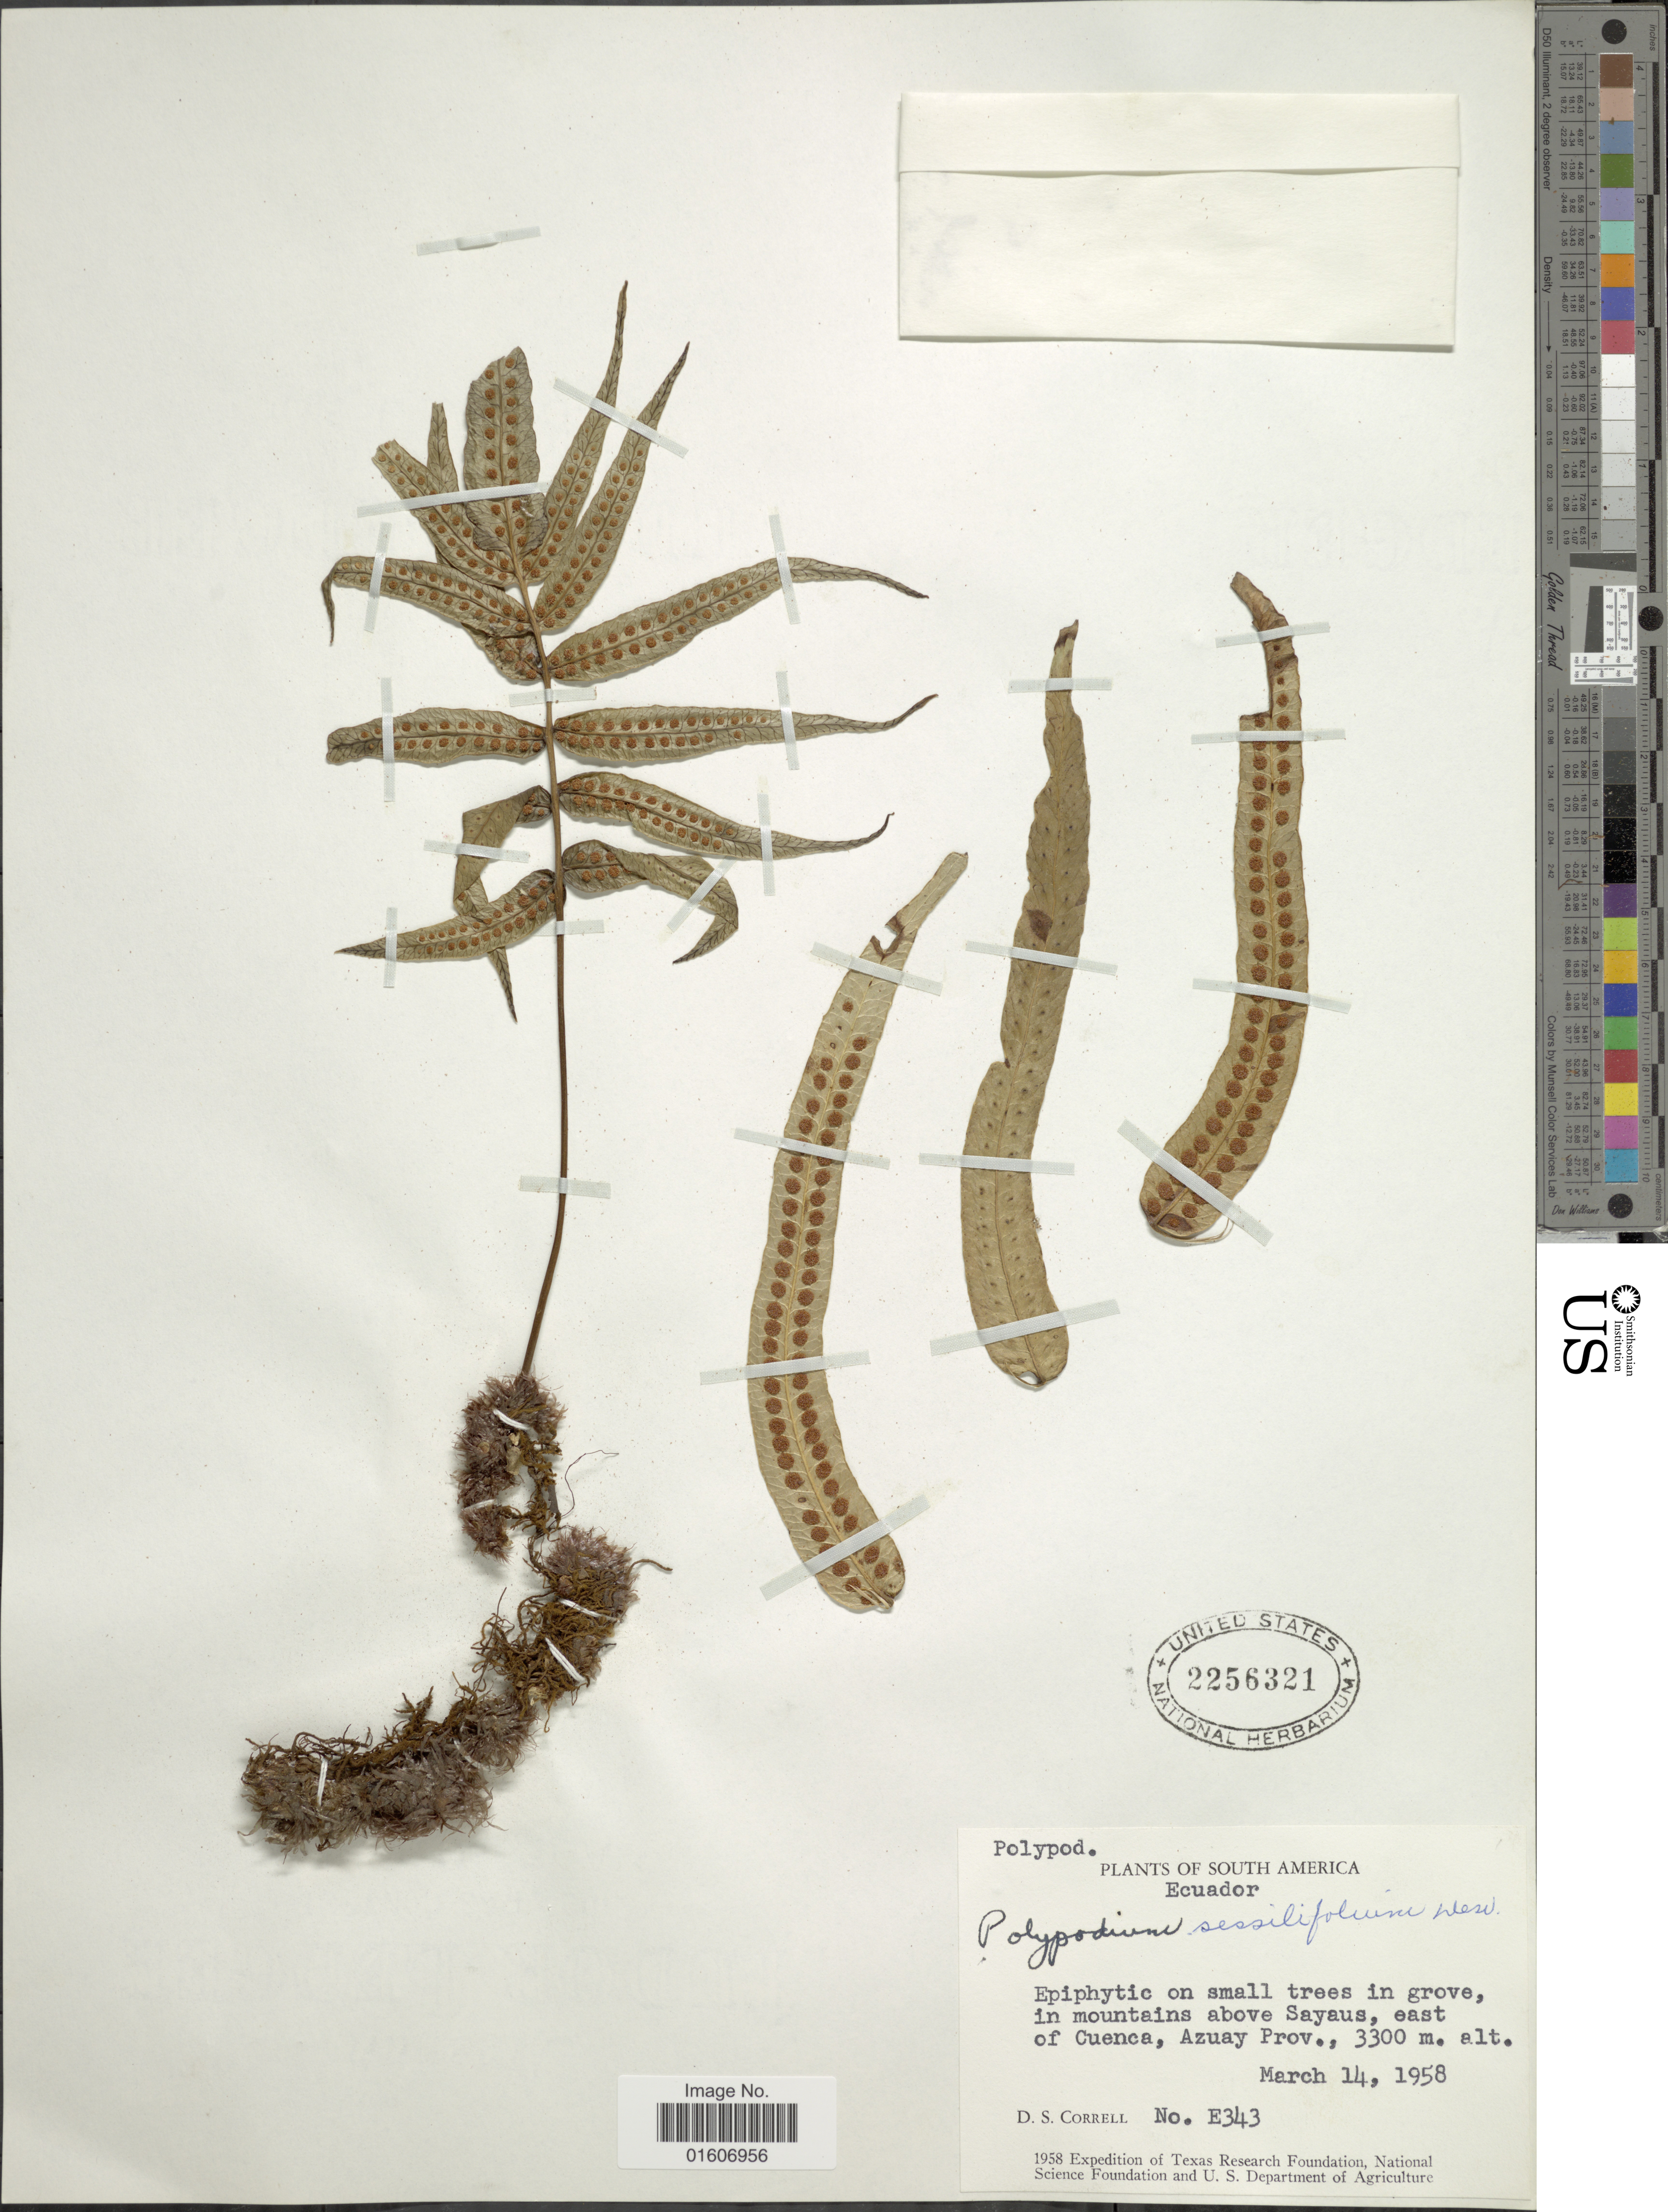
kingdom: Plantae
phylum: Tracheophyta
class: Polypodiopsida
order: Polypodiales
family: Polypodiaceae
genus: Serpocaulon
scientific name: Serpocaulon sessilifolium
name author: (Desv.) A.R. Sm.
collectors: D. S. Correll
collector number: E343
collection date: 1958-03-14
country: Ecuador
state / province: Azuay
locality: South America, in mountains above Sayaus, east of Cuenca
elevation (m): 3300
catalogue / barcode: US 2256321